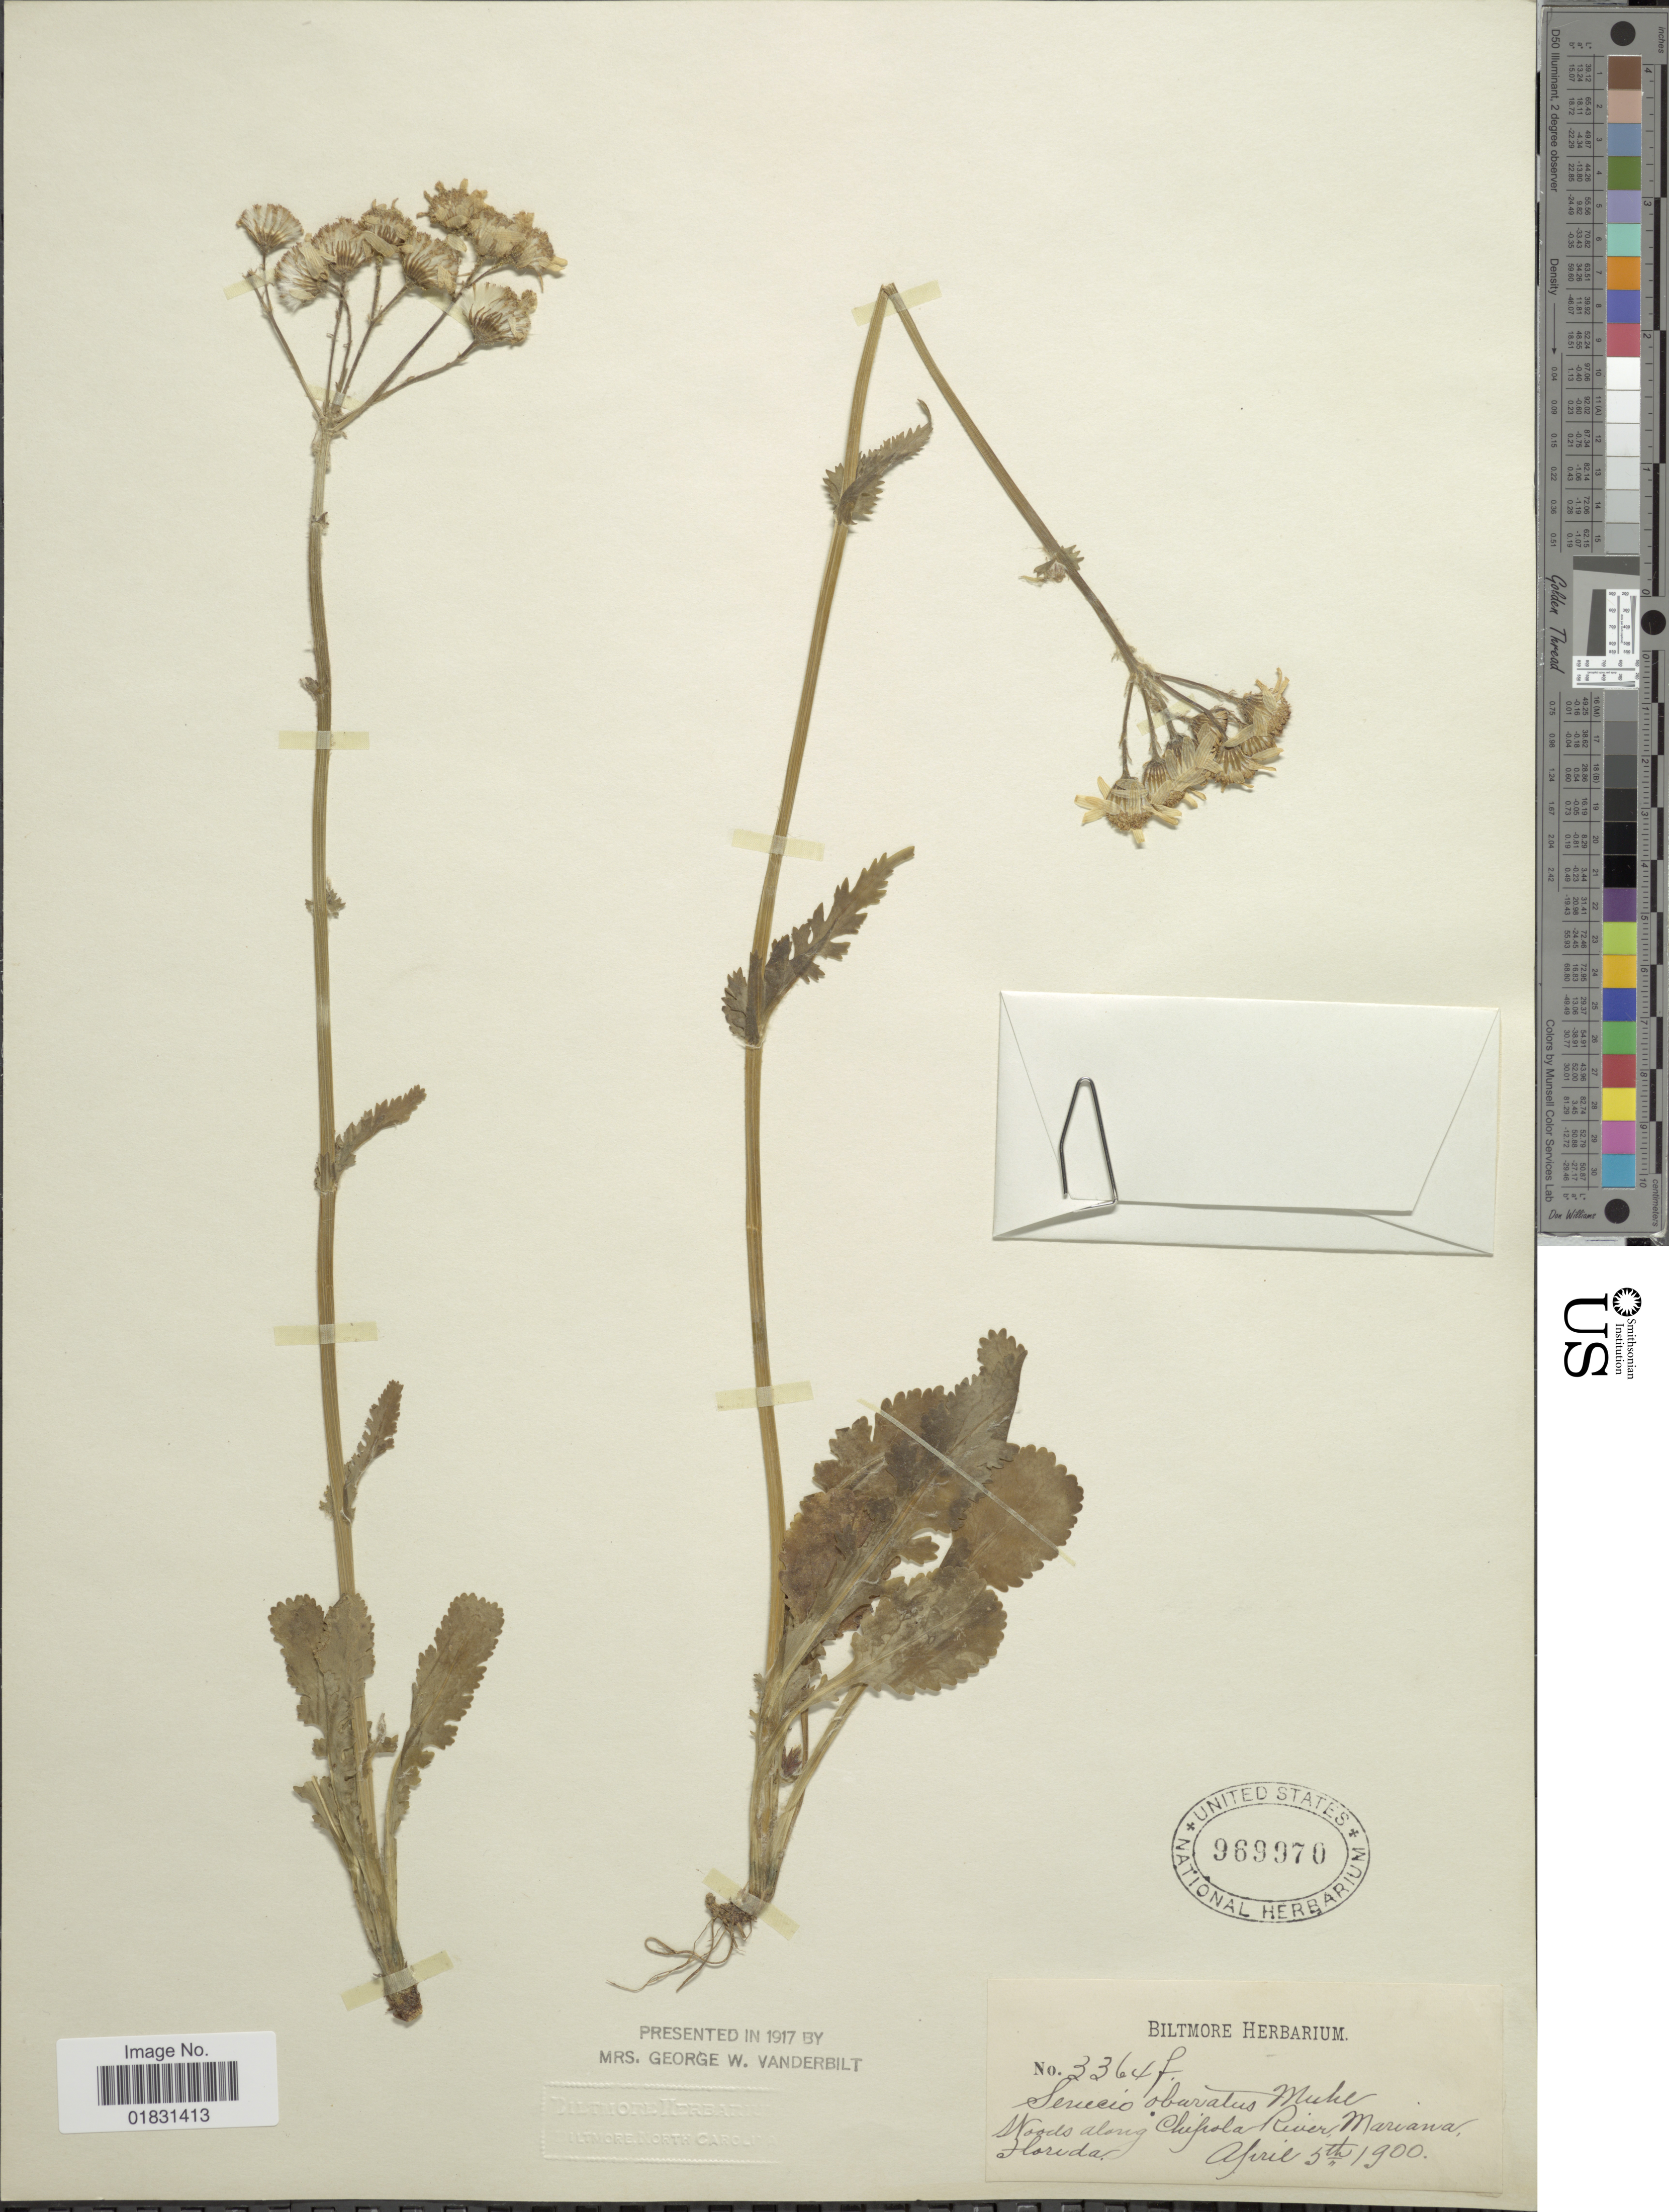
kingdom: Plantae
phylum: Tracheophyta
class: Magnoliopsida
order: Asterales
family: Asteraceae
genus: Packera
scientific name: Packera obovata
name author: (Muhl. ex Willd.) W.A. Weber & Á. Löve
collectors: ex herb. Biltmore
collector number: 3364f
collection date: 1900-04-05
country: United States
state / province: Florida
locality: Woods along Chipola River Mariana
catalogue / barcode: US 969970